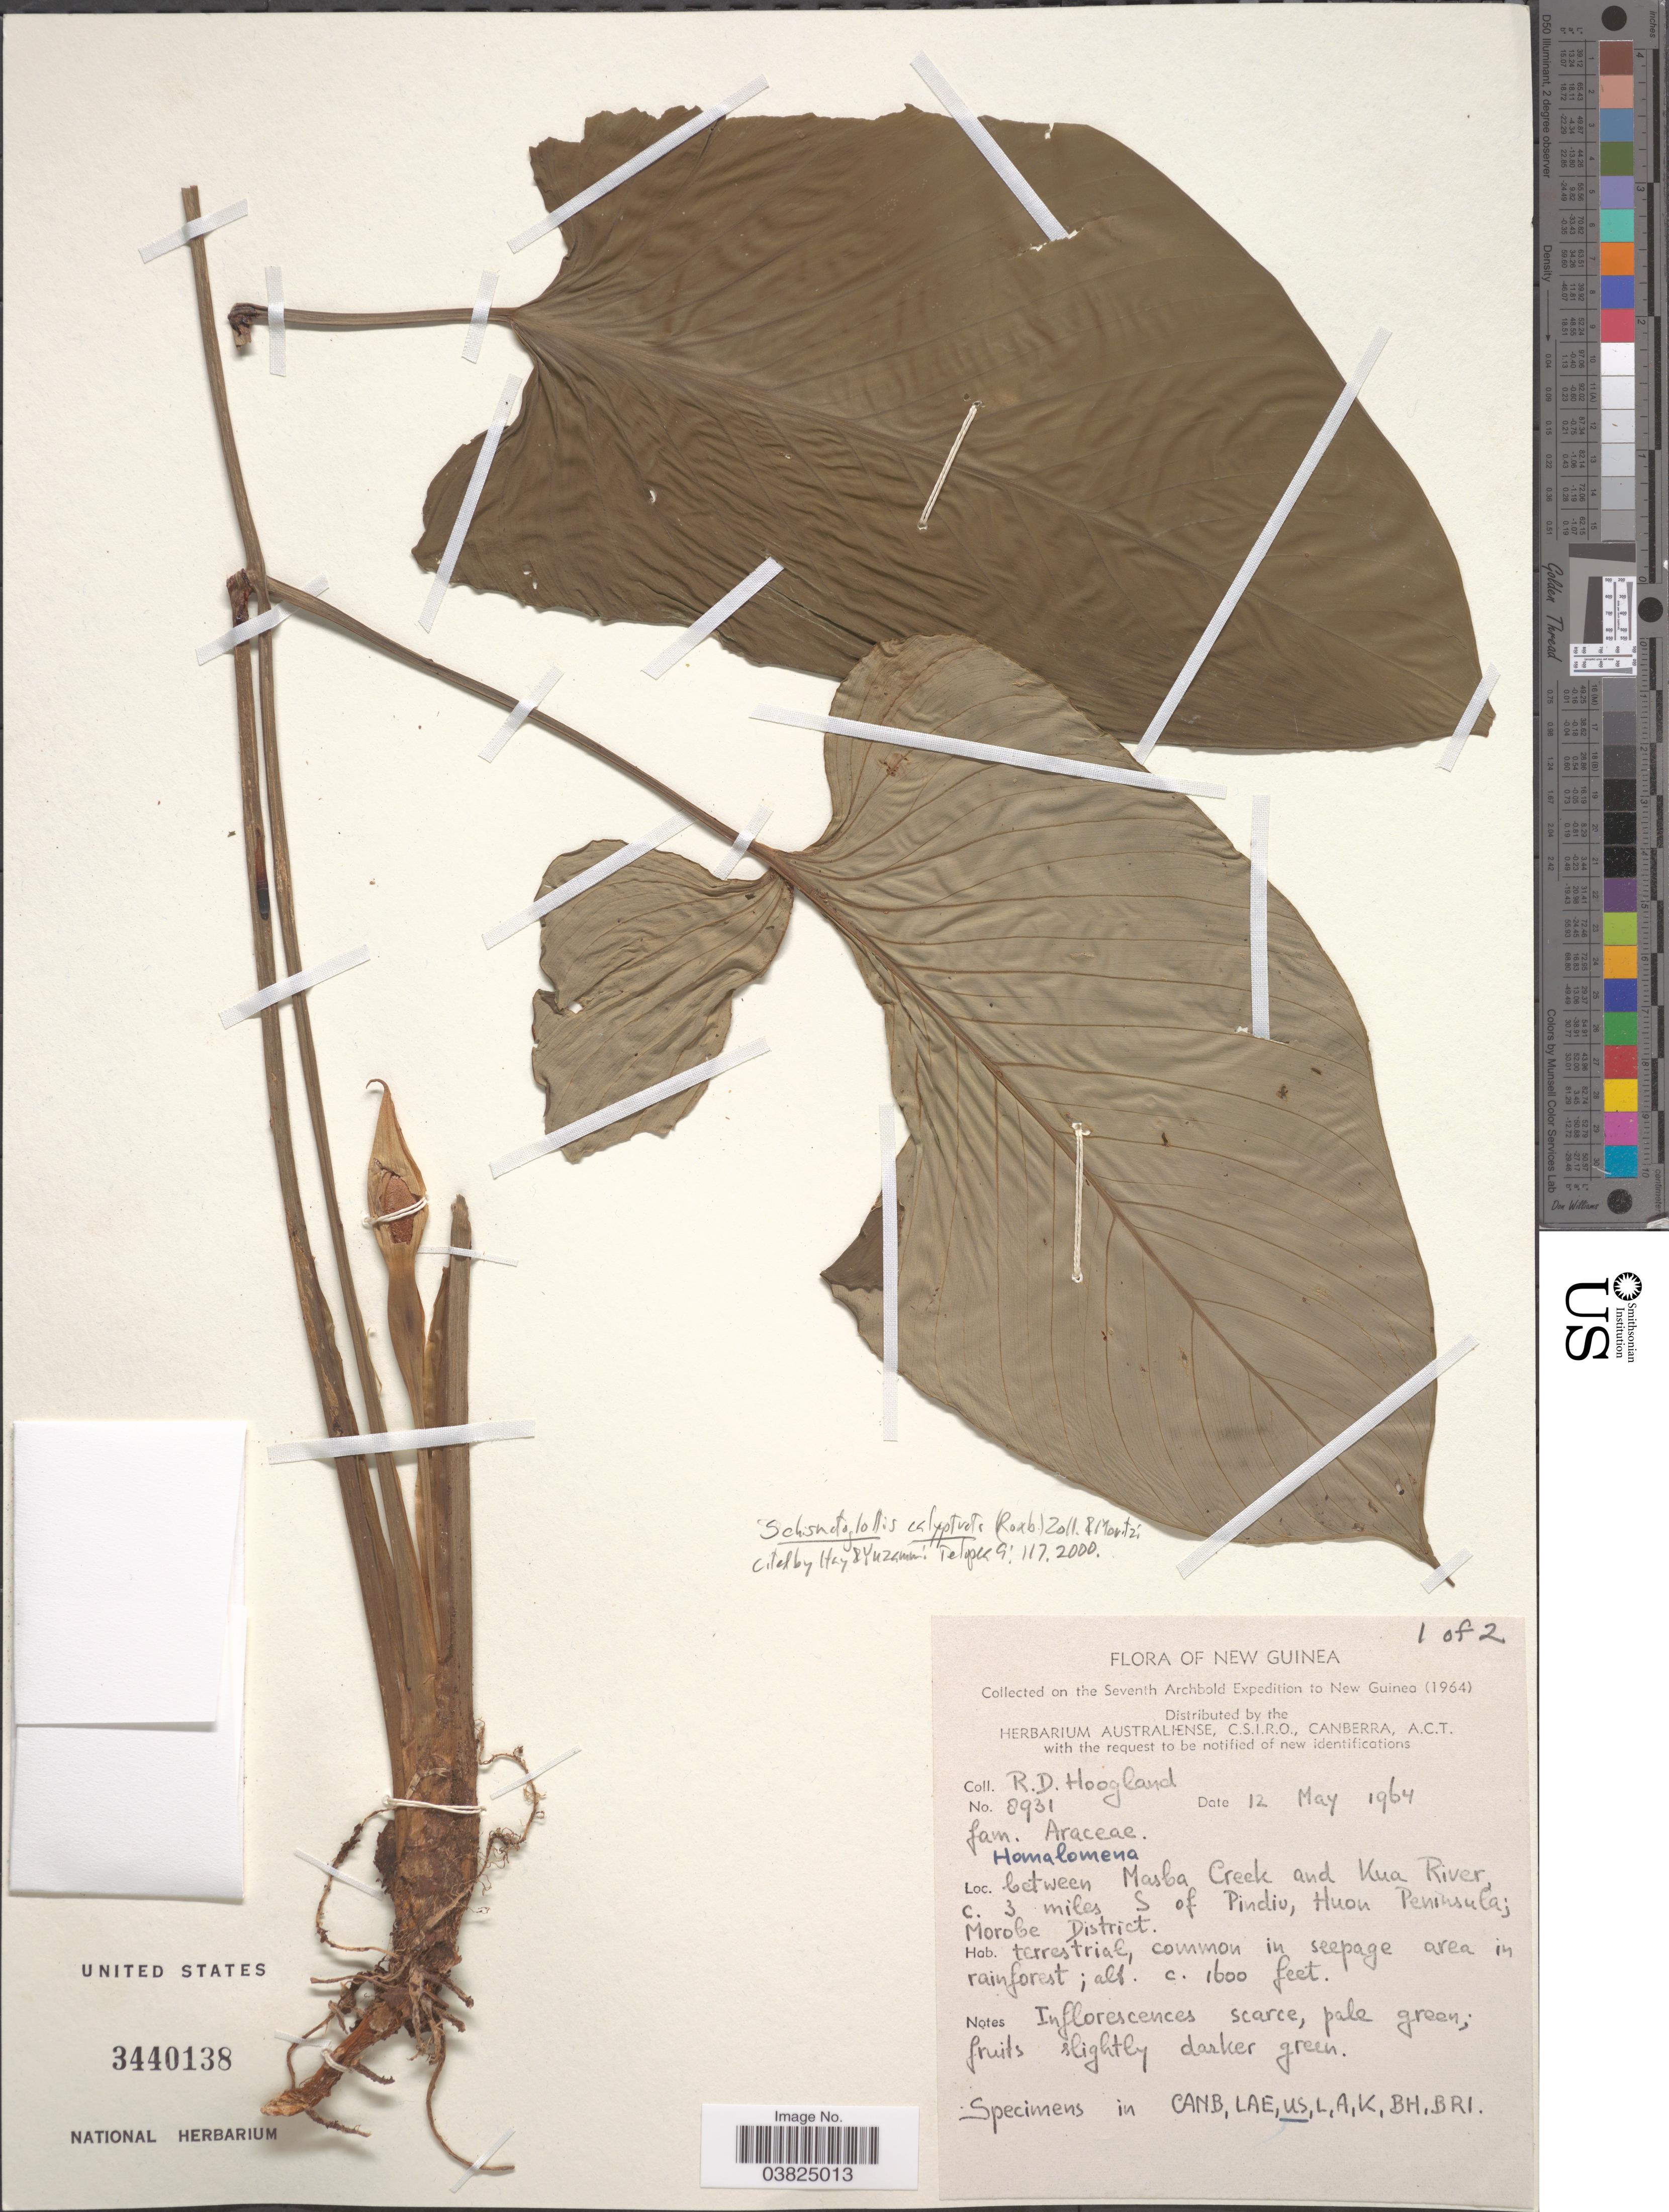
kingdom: Plantae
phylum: Tracheophyta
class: Liliopsida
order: Alismatales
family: Araceae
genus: Schismatoglottis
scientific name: Schismatoglottis calyptrata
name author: Zoll. & Moritzi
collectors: R. D. Hoogland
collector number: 8931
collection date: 1964-05-12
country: Papua New Guinea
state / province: Morobe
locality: New Guinea. Between Masba Creek and Kua River, c. 3 miles S of Pindiu, Huon Peninsula; Morobe District.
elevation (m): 488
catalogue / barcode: US 3440138